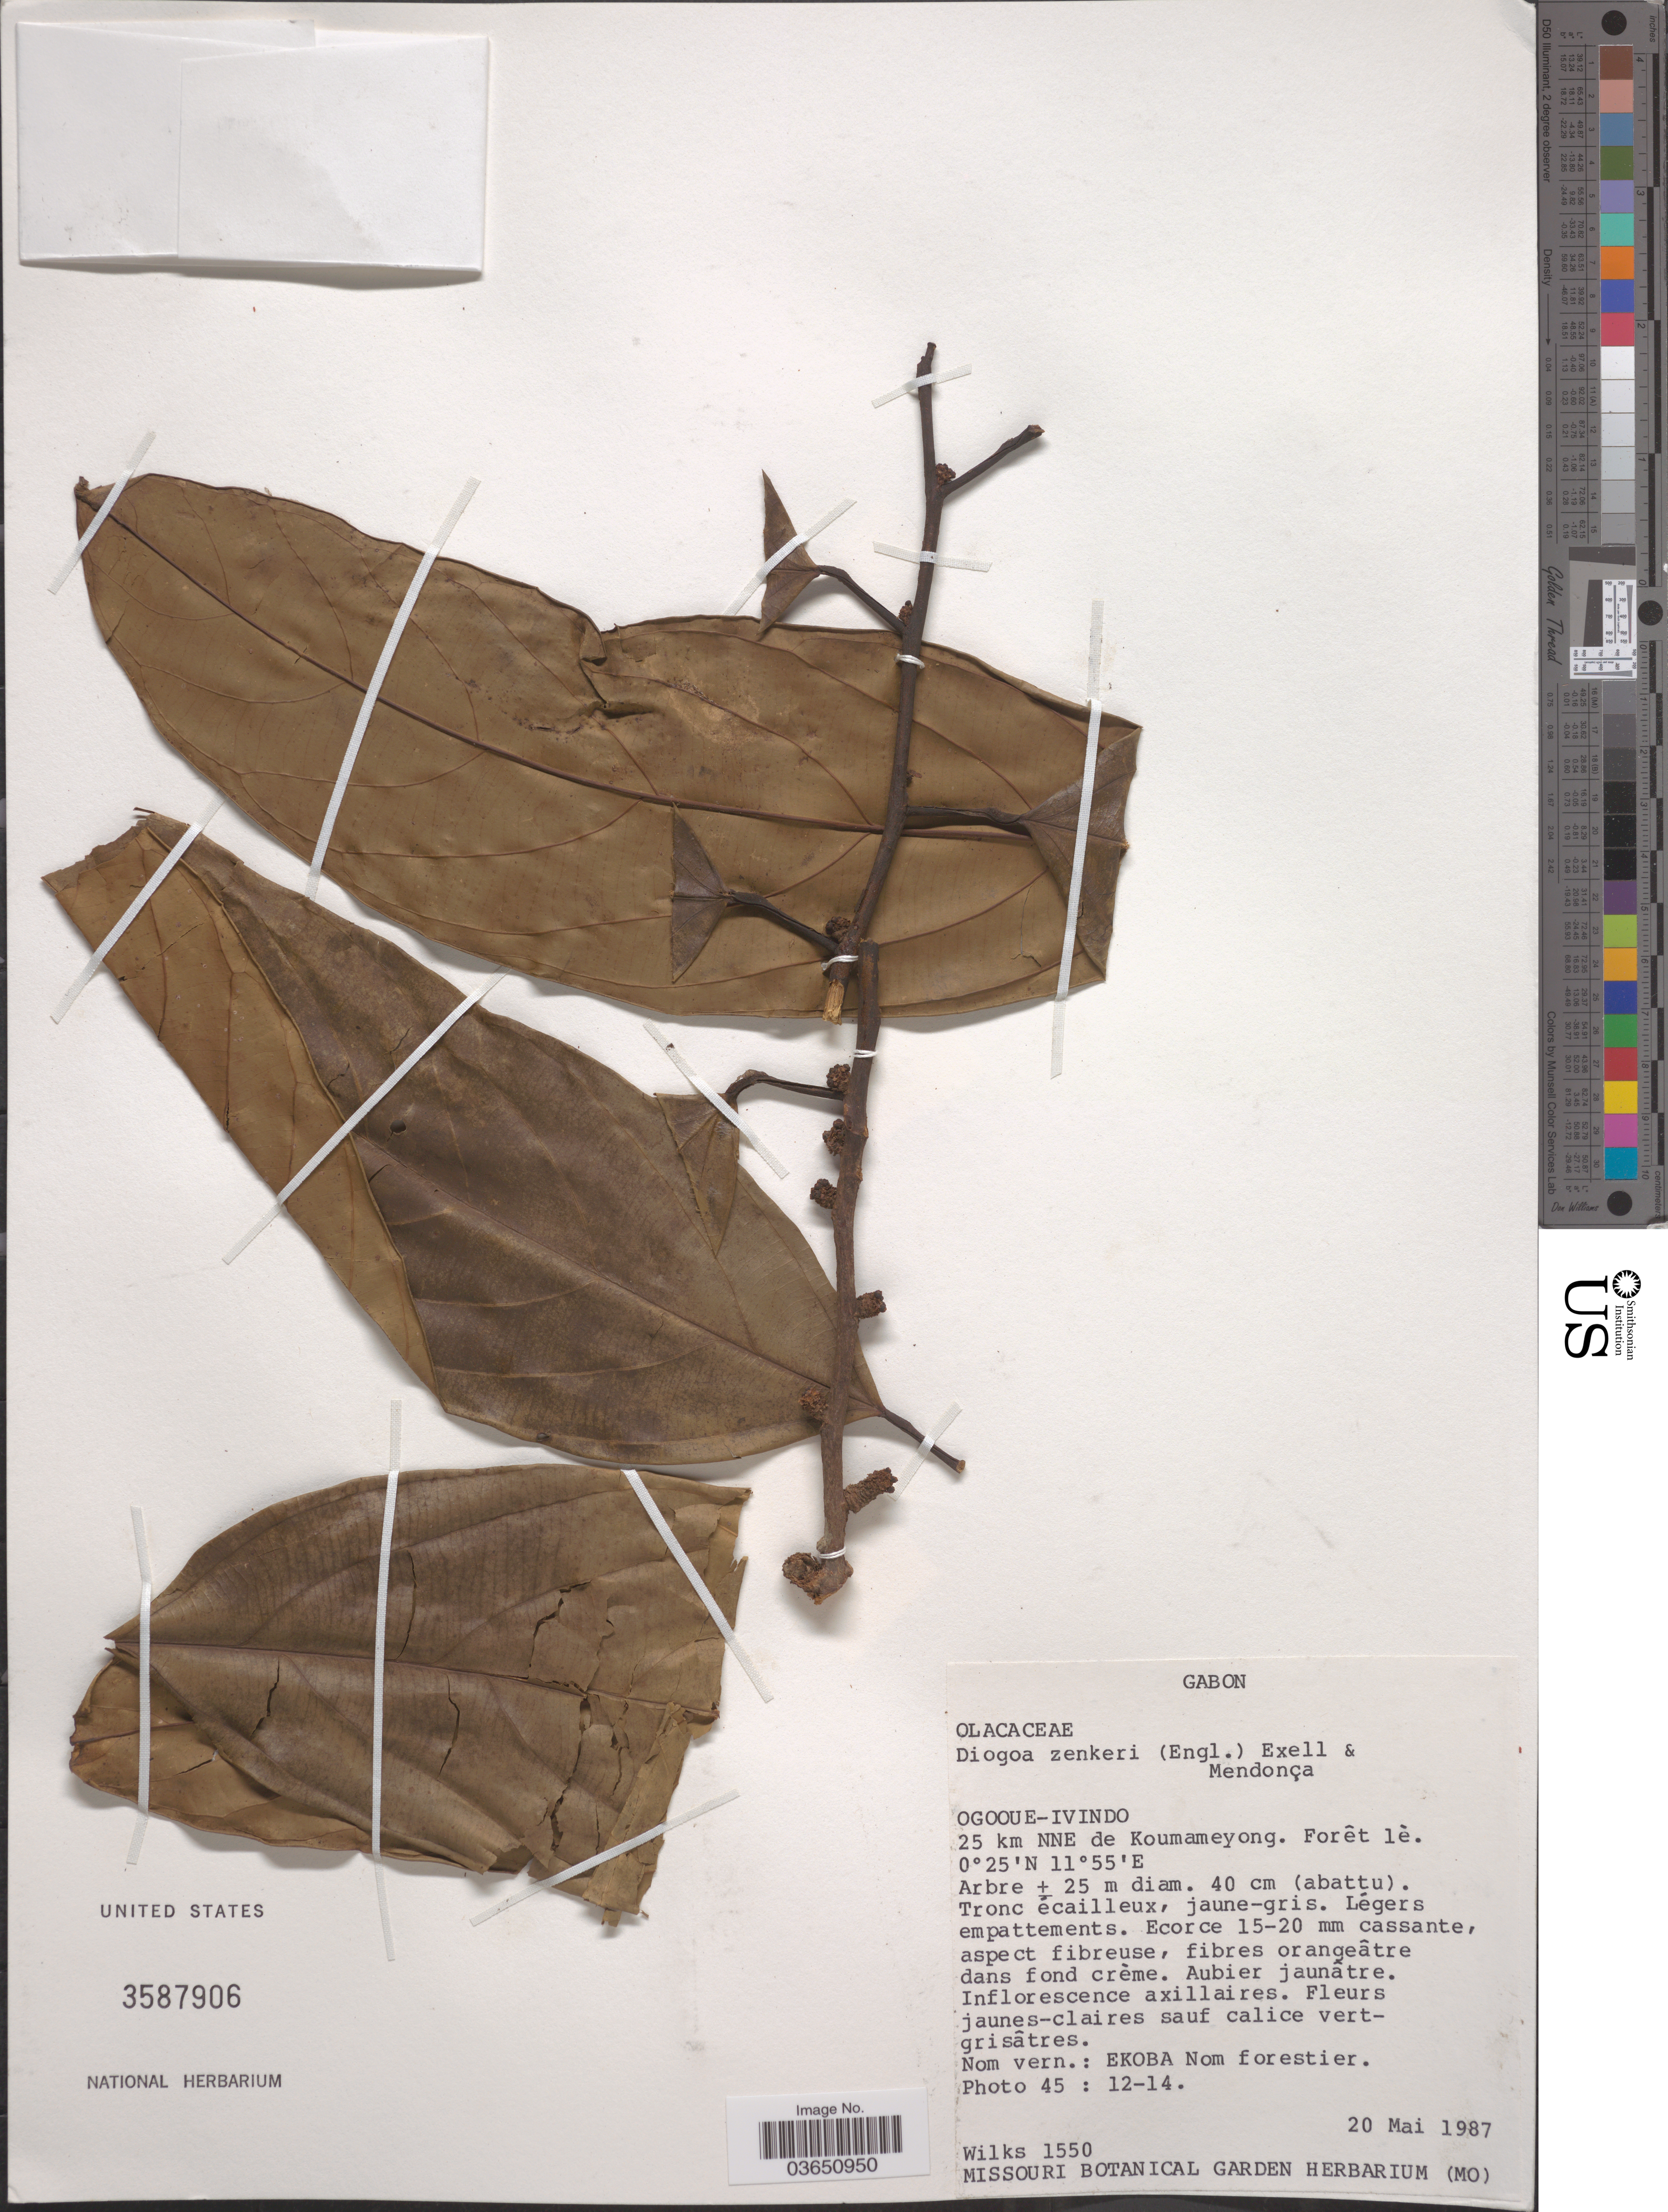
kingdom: Plantae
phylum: Tracheophyta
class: Magnoliopsida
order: Santalales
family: Strombosiaceae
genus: Diogoa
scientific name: Diogoa zenkeri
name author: (Engl.) Exell & Mendonça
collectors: Wilks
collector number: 1550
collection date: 1987-05-20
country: Gabon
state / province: Ogooue-Ivindo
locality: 25 km NNE de Koumameyong. Forêt lè.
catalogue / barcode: US 3587906